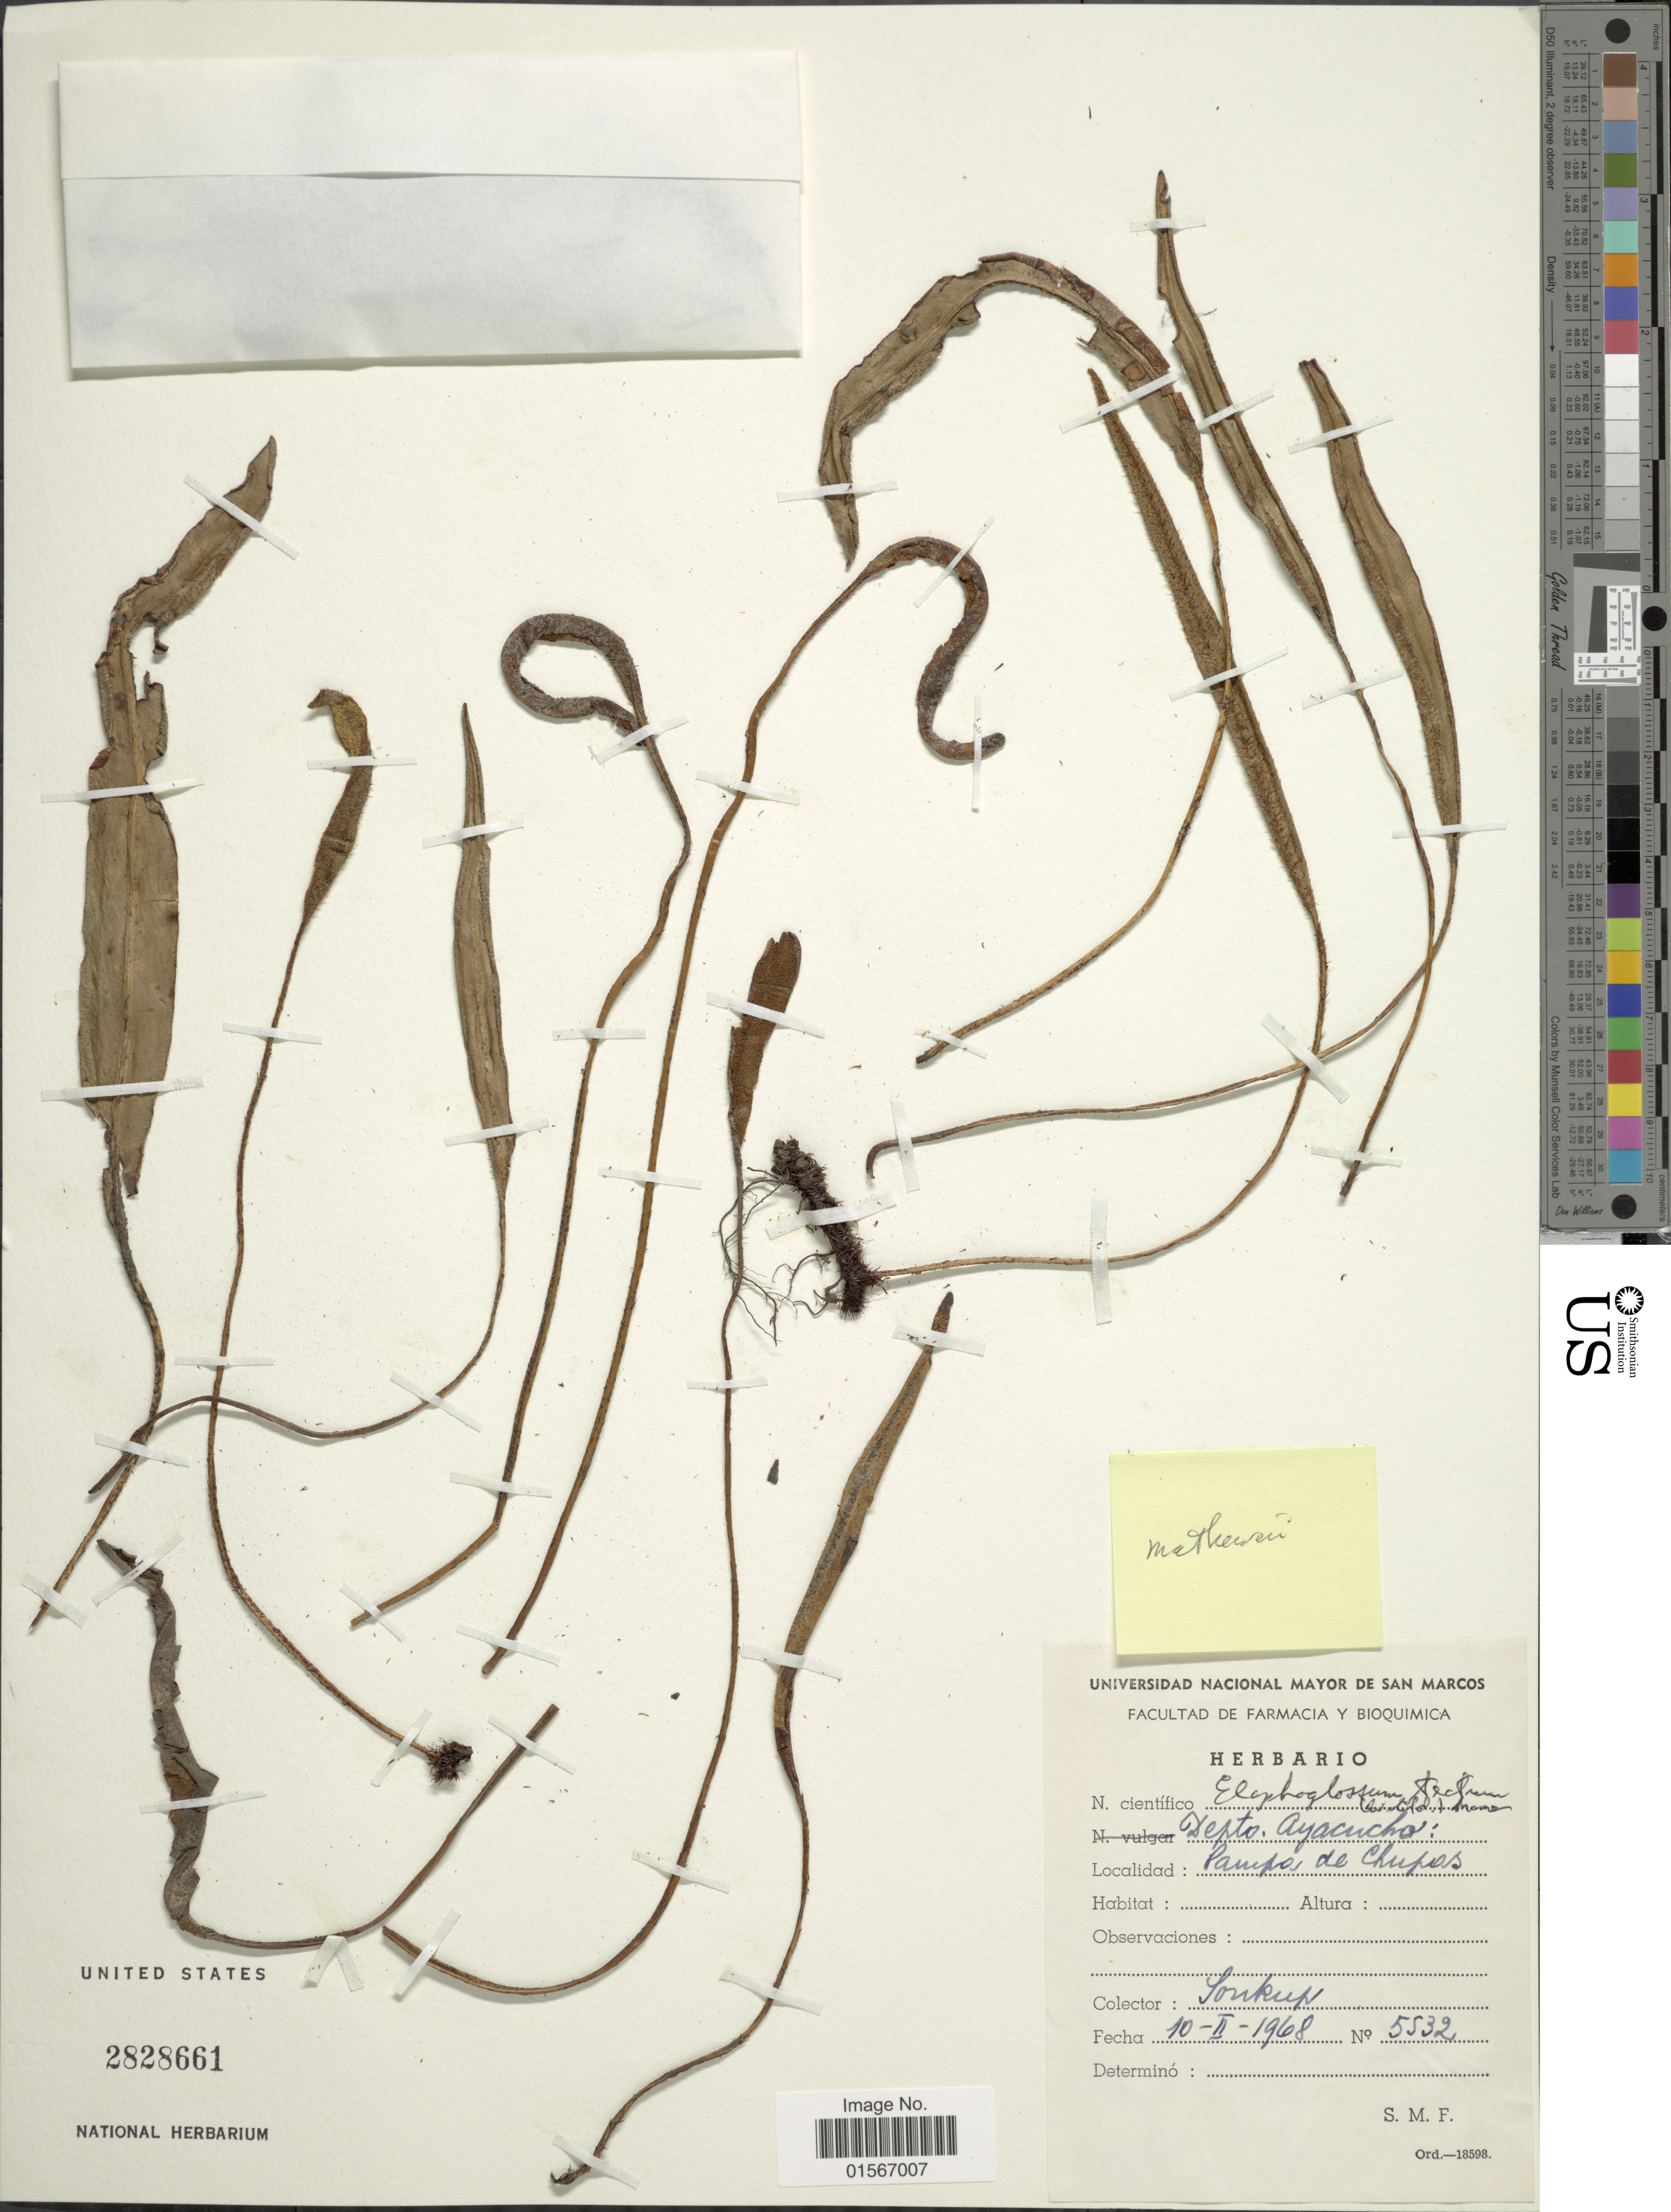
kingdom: Plantae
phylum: Tracheophyta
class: Polypodiopsida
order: Polypodiales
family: Dryopteridaceae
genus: Elaphoglossum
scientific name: Elaphoglossum mathewsii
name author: (Fée) T. Moore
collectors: -- Soukup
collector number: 5532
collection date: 1968-02-10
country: Peru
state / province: Ayacucho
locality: Pampa de Chupas, Dept. Ayacucho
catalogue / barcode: US 2828661